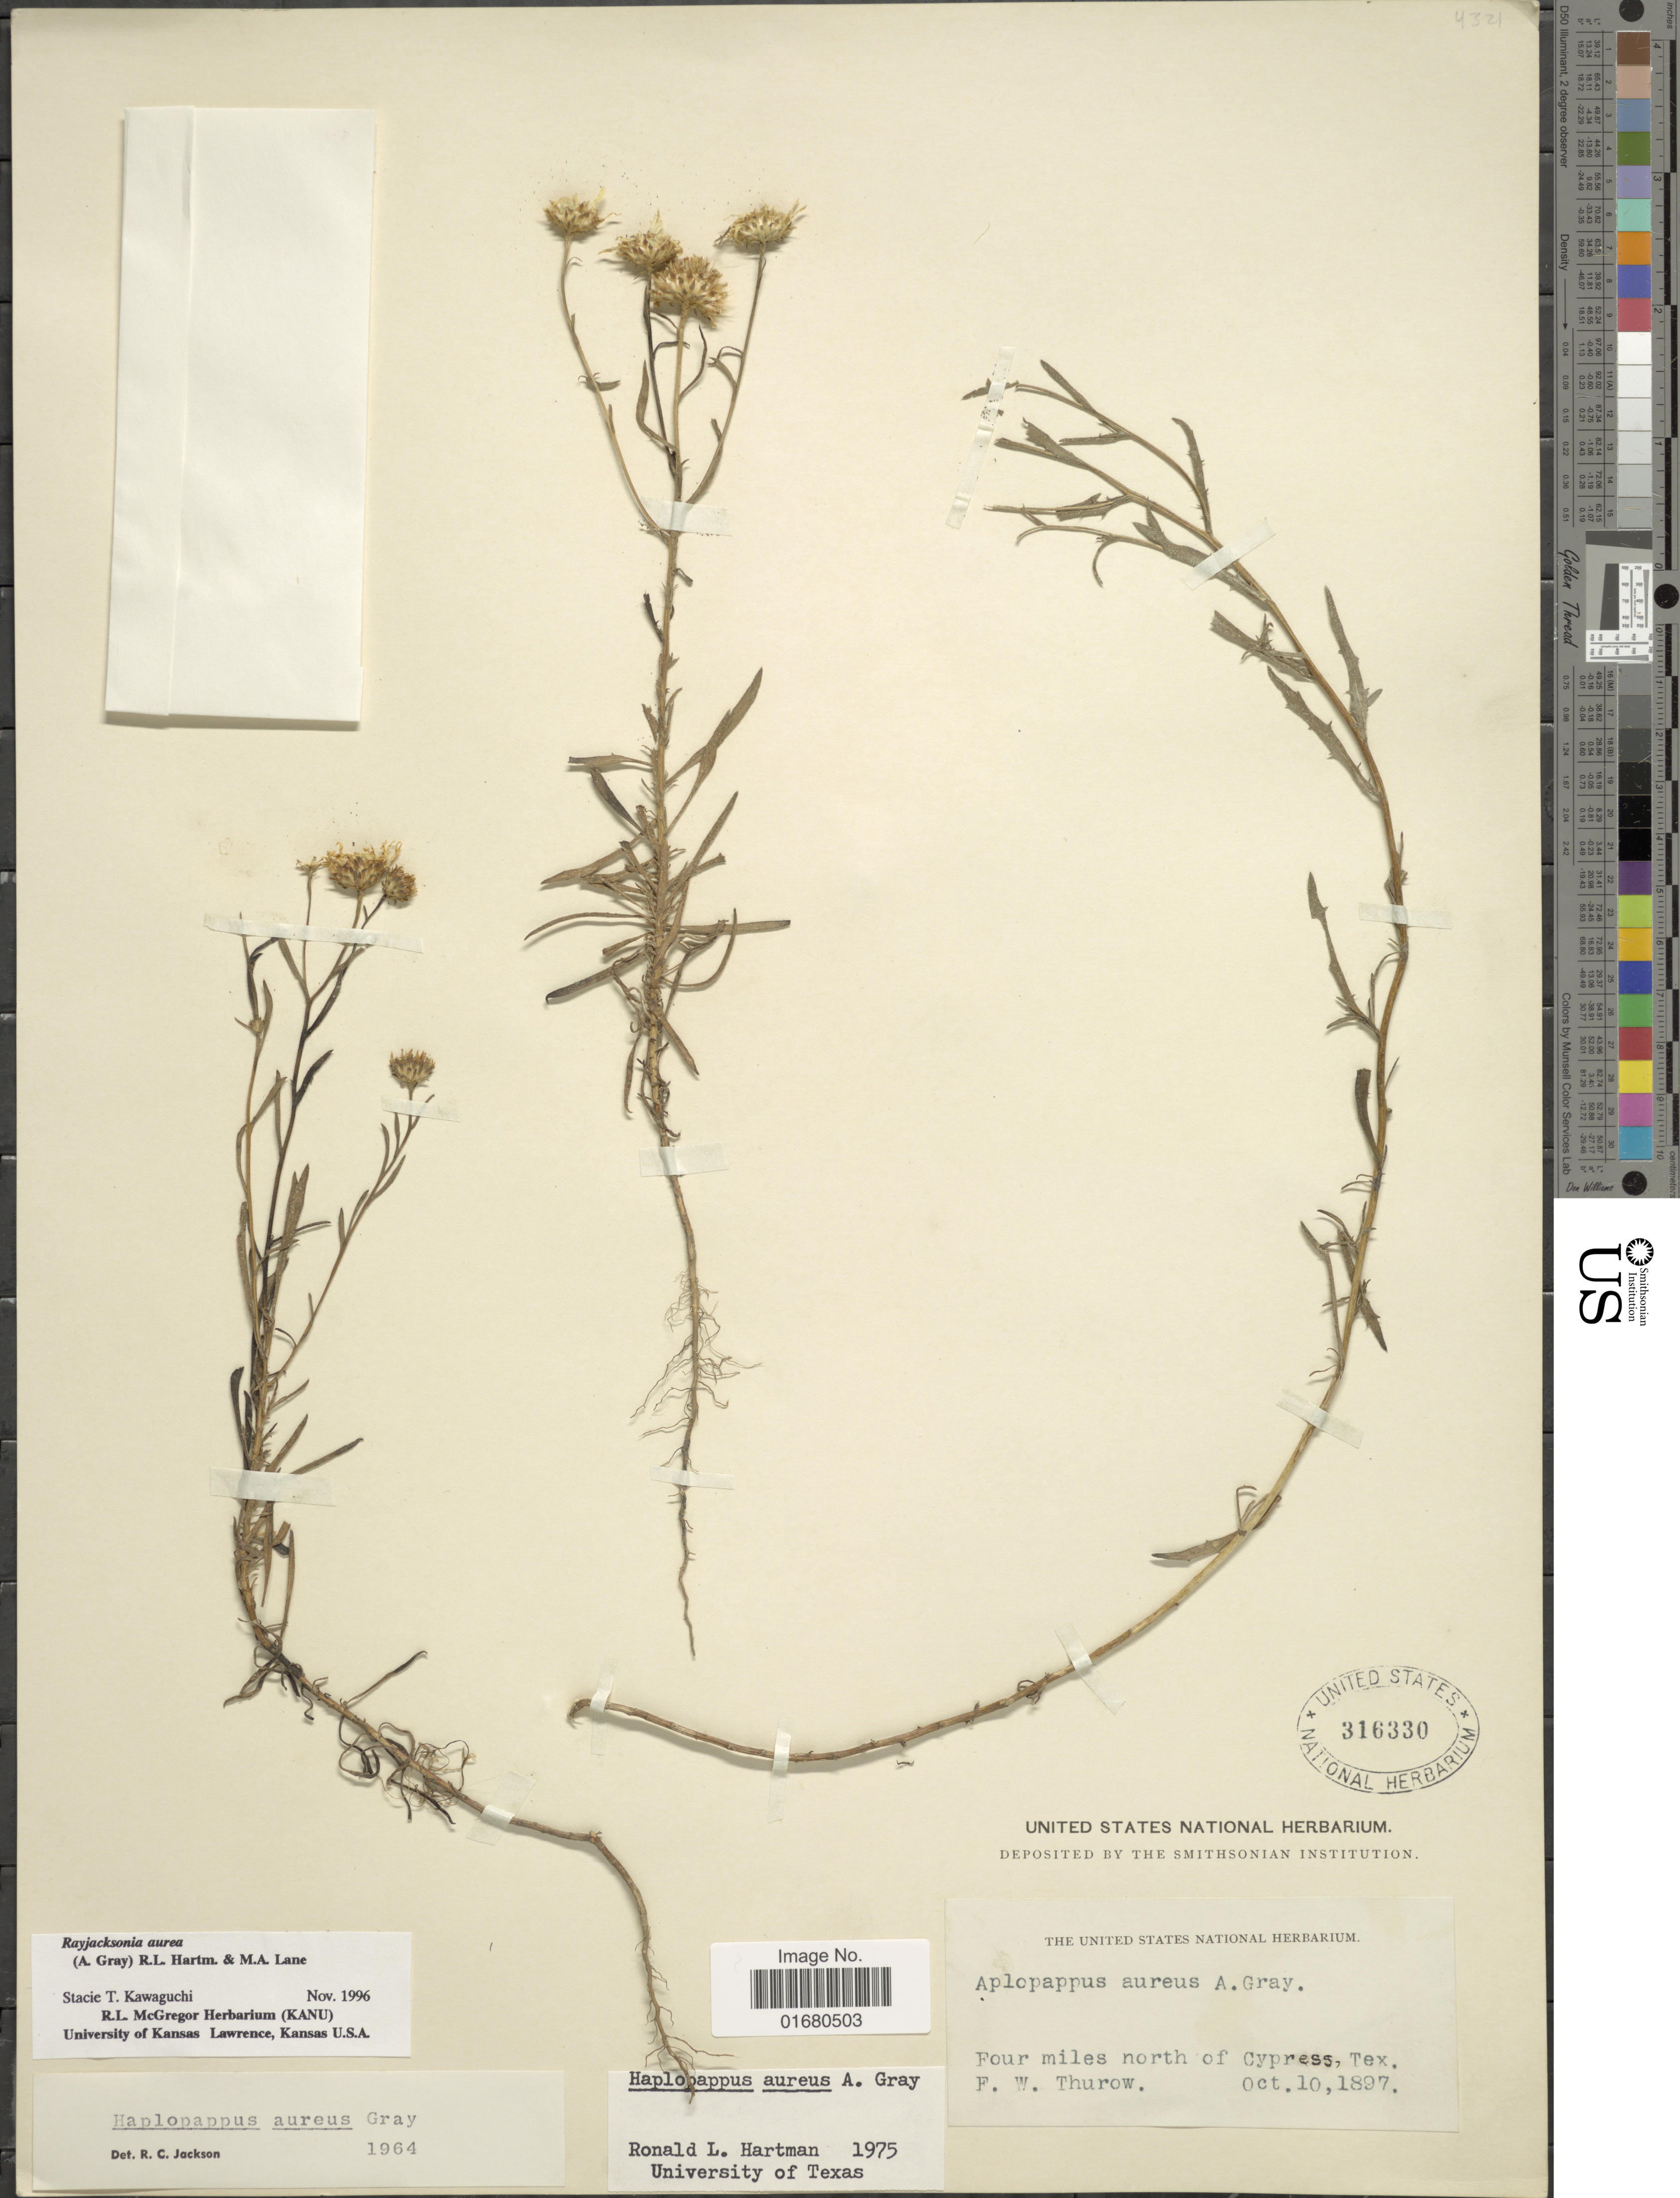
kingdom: Plantae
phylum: Tracheophyta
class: Magnoliopsida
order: Asterales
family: Asteraceae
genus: Rayjacksonia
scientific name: Rayjacksonia annua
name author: (Rydb.) R.L. Hartm. & M.A. Lane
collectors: F. W. Thurow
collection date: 1897-10-10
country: United States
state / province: Texas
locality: Four miles north of Cypress, Tex.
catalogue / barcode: US 316330